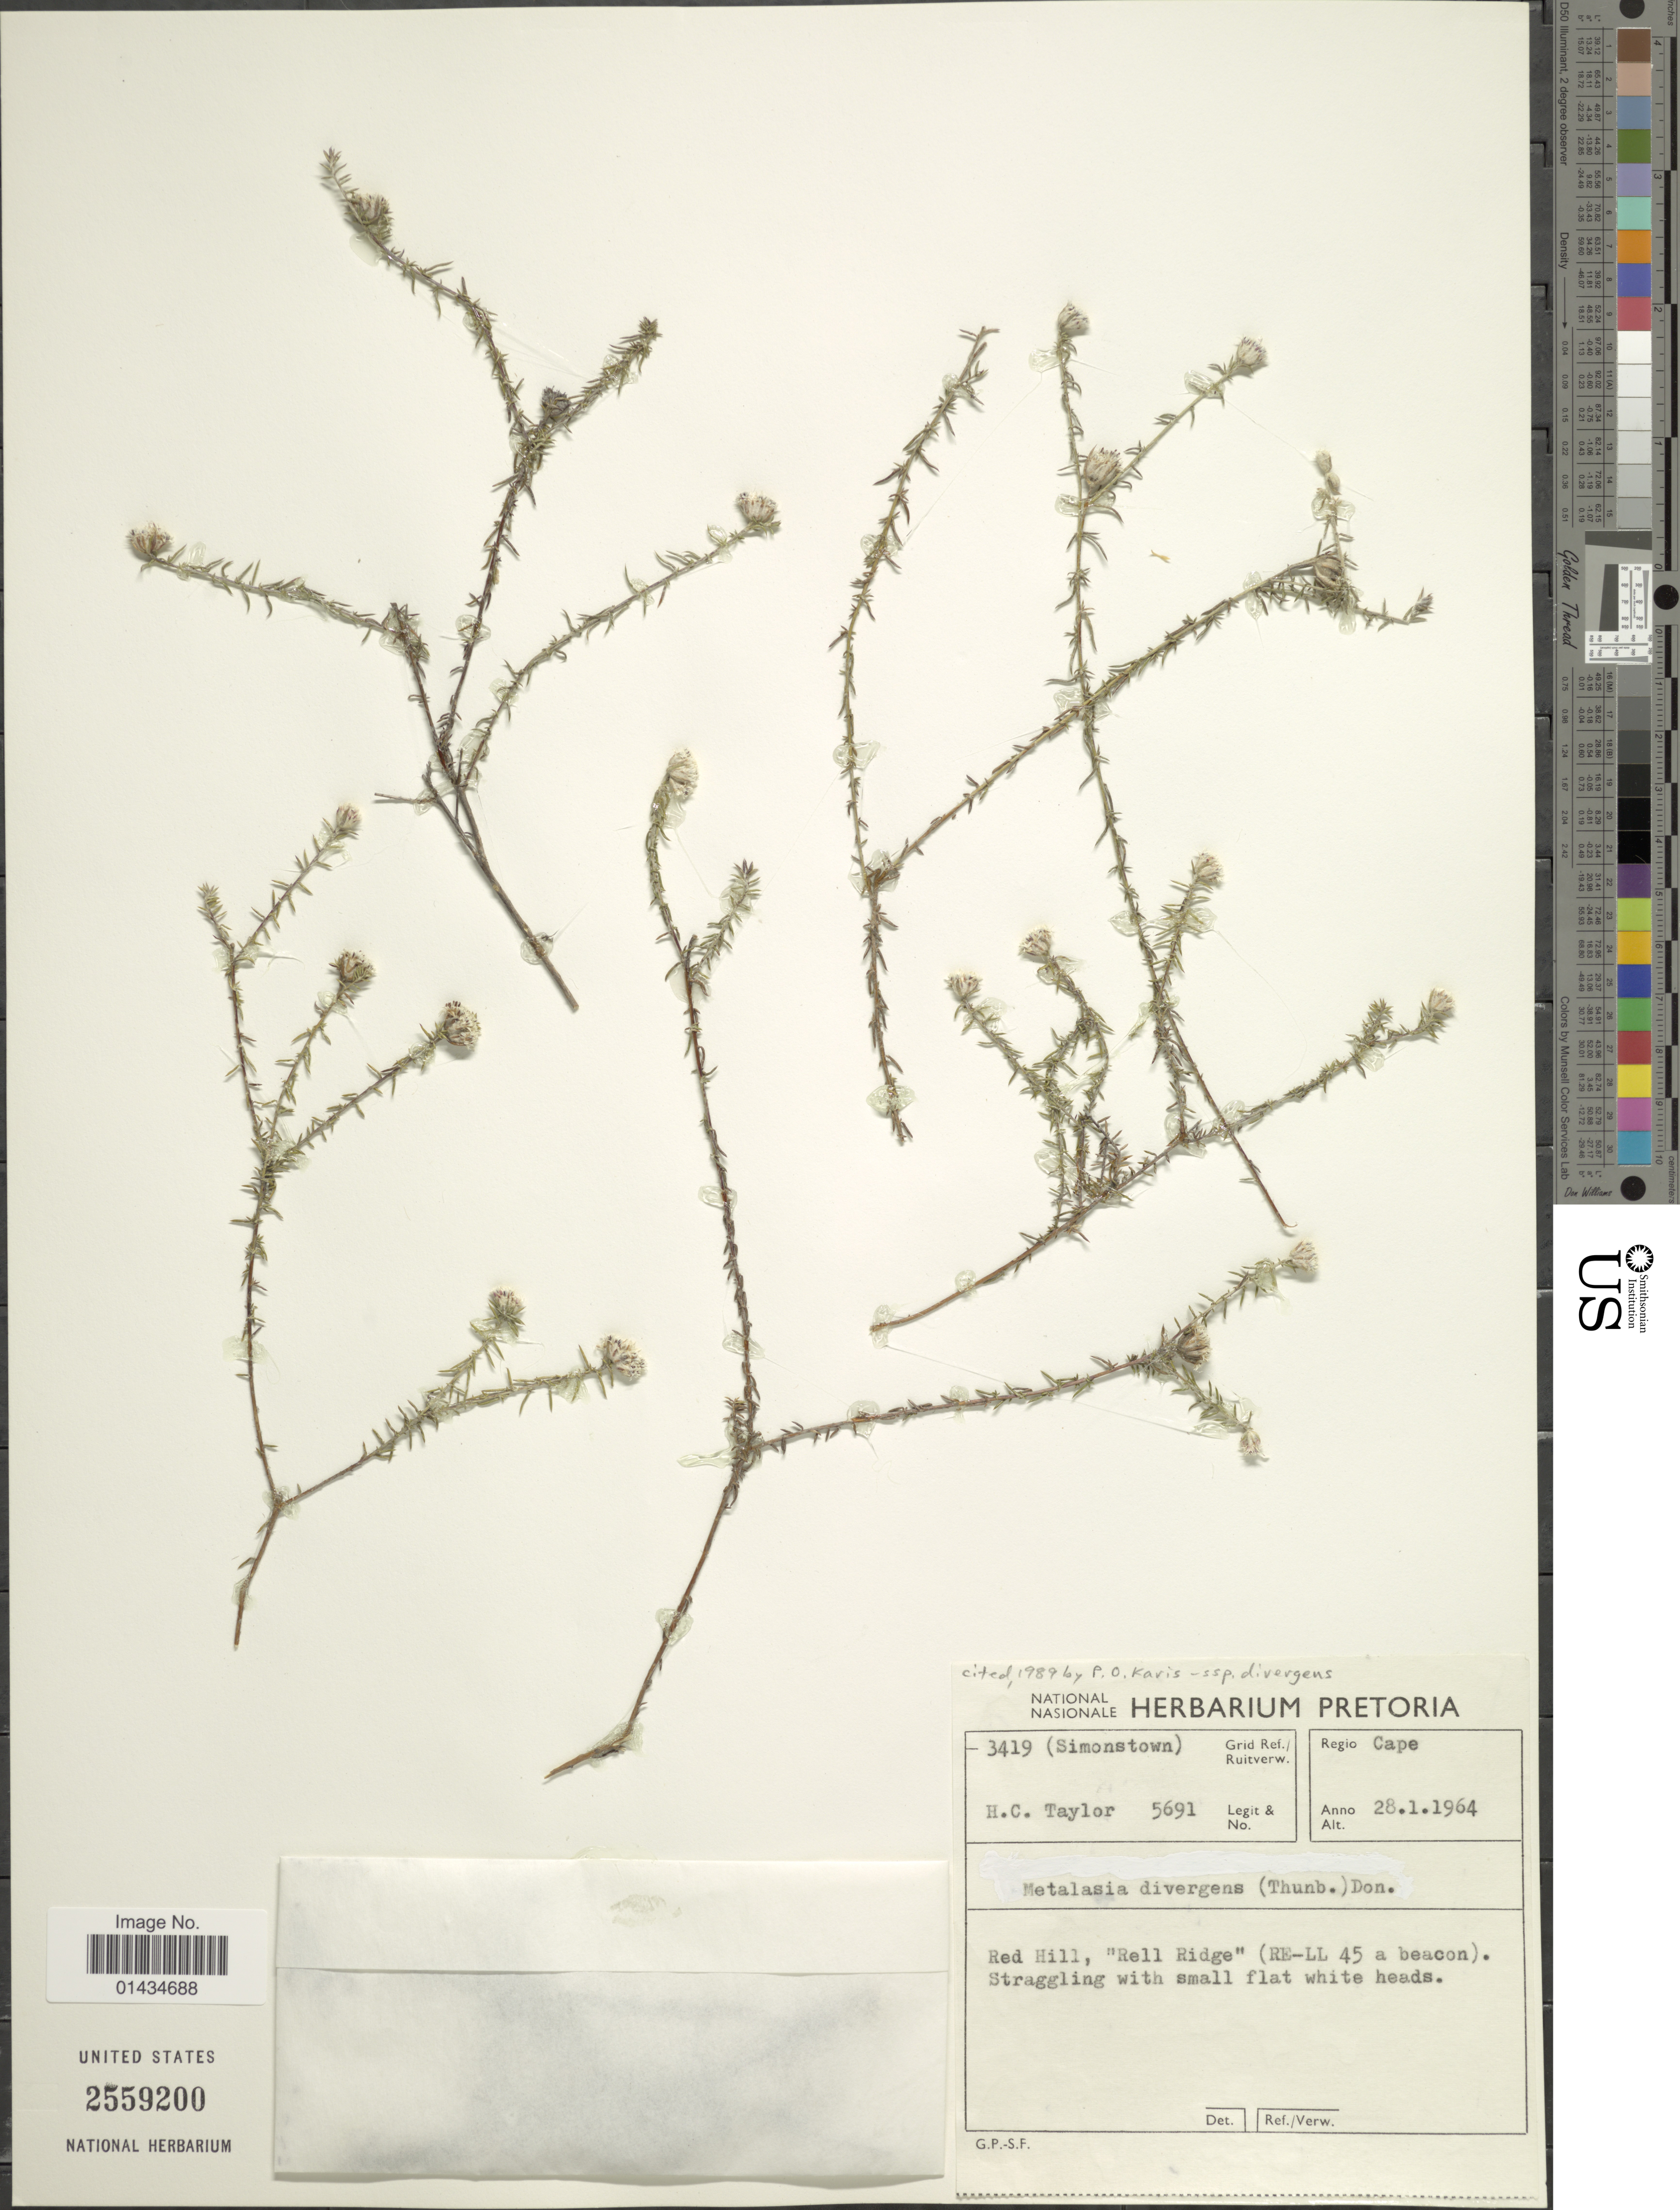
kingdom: Plantae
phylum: Tracheophyta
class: Magnoliopsida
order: Asterales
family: Asteraceae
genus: Metalasia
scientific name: Metalasia divergens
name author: (Thunb.) D. Don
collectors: H. Taylor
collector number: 5691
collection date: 1964-01-28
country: South Africa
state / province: Western Cape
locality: Regio Cape, 3419 (Simonstown), Red Hill, "Rell Ridge"(RE-LL 45 a beacon)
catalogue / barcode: US 2559200